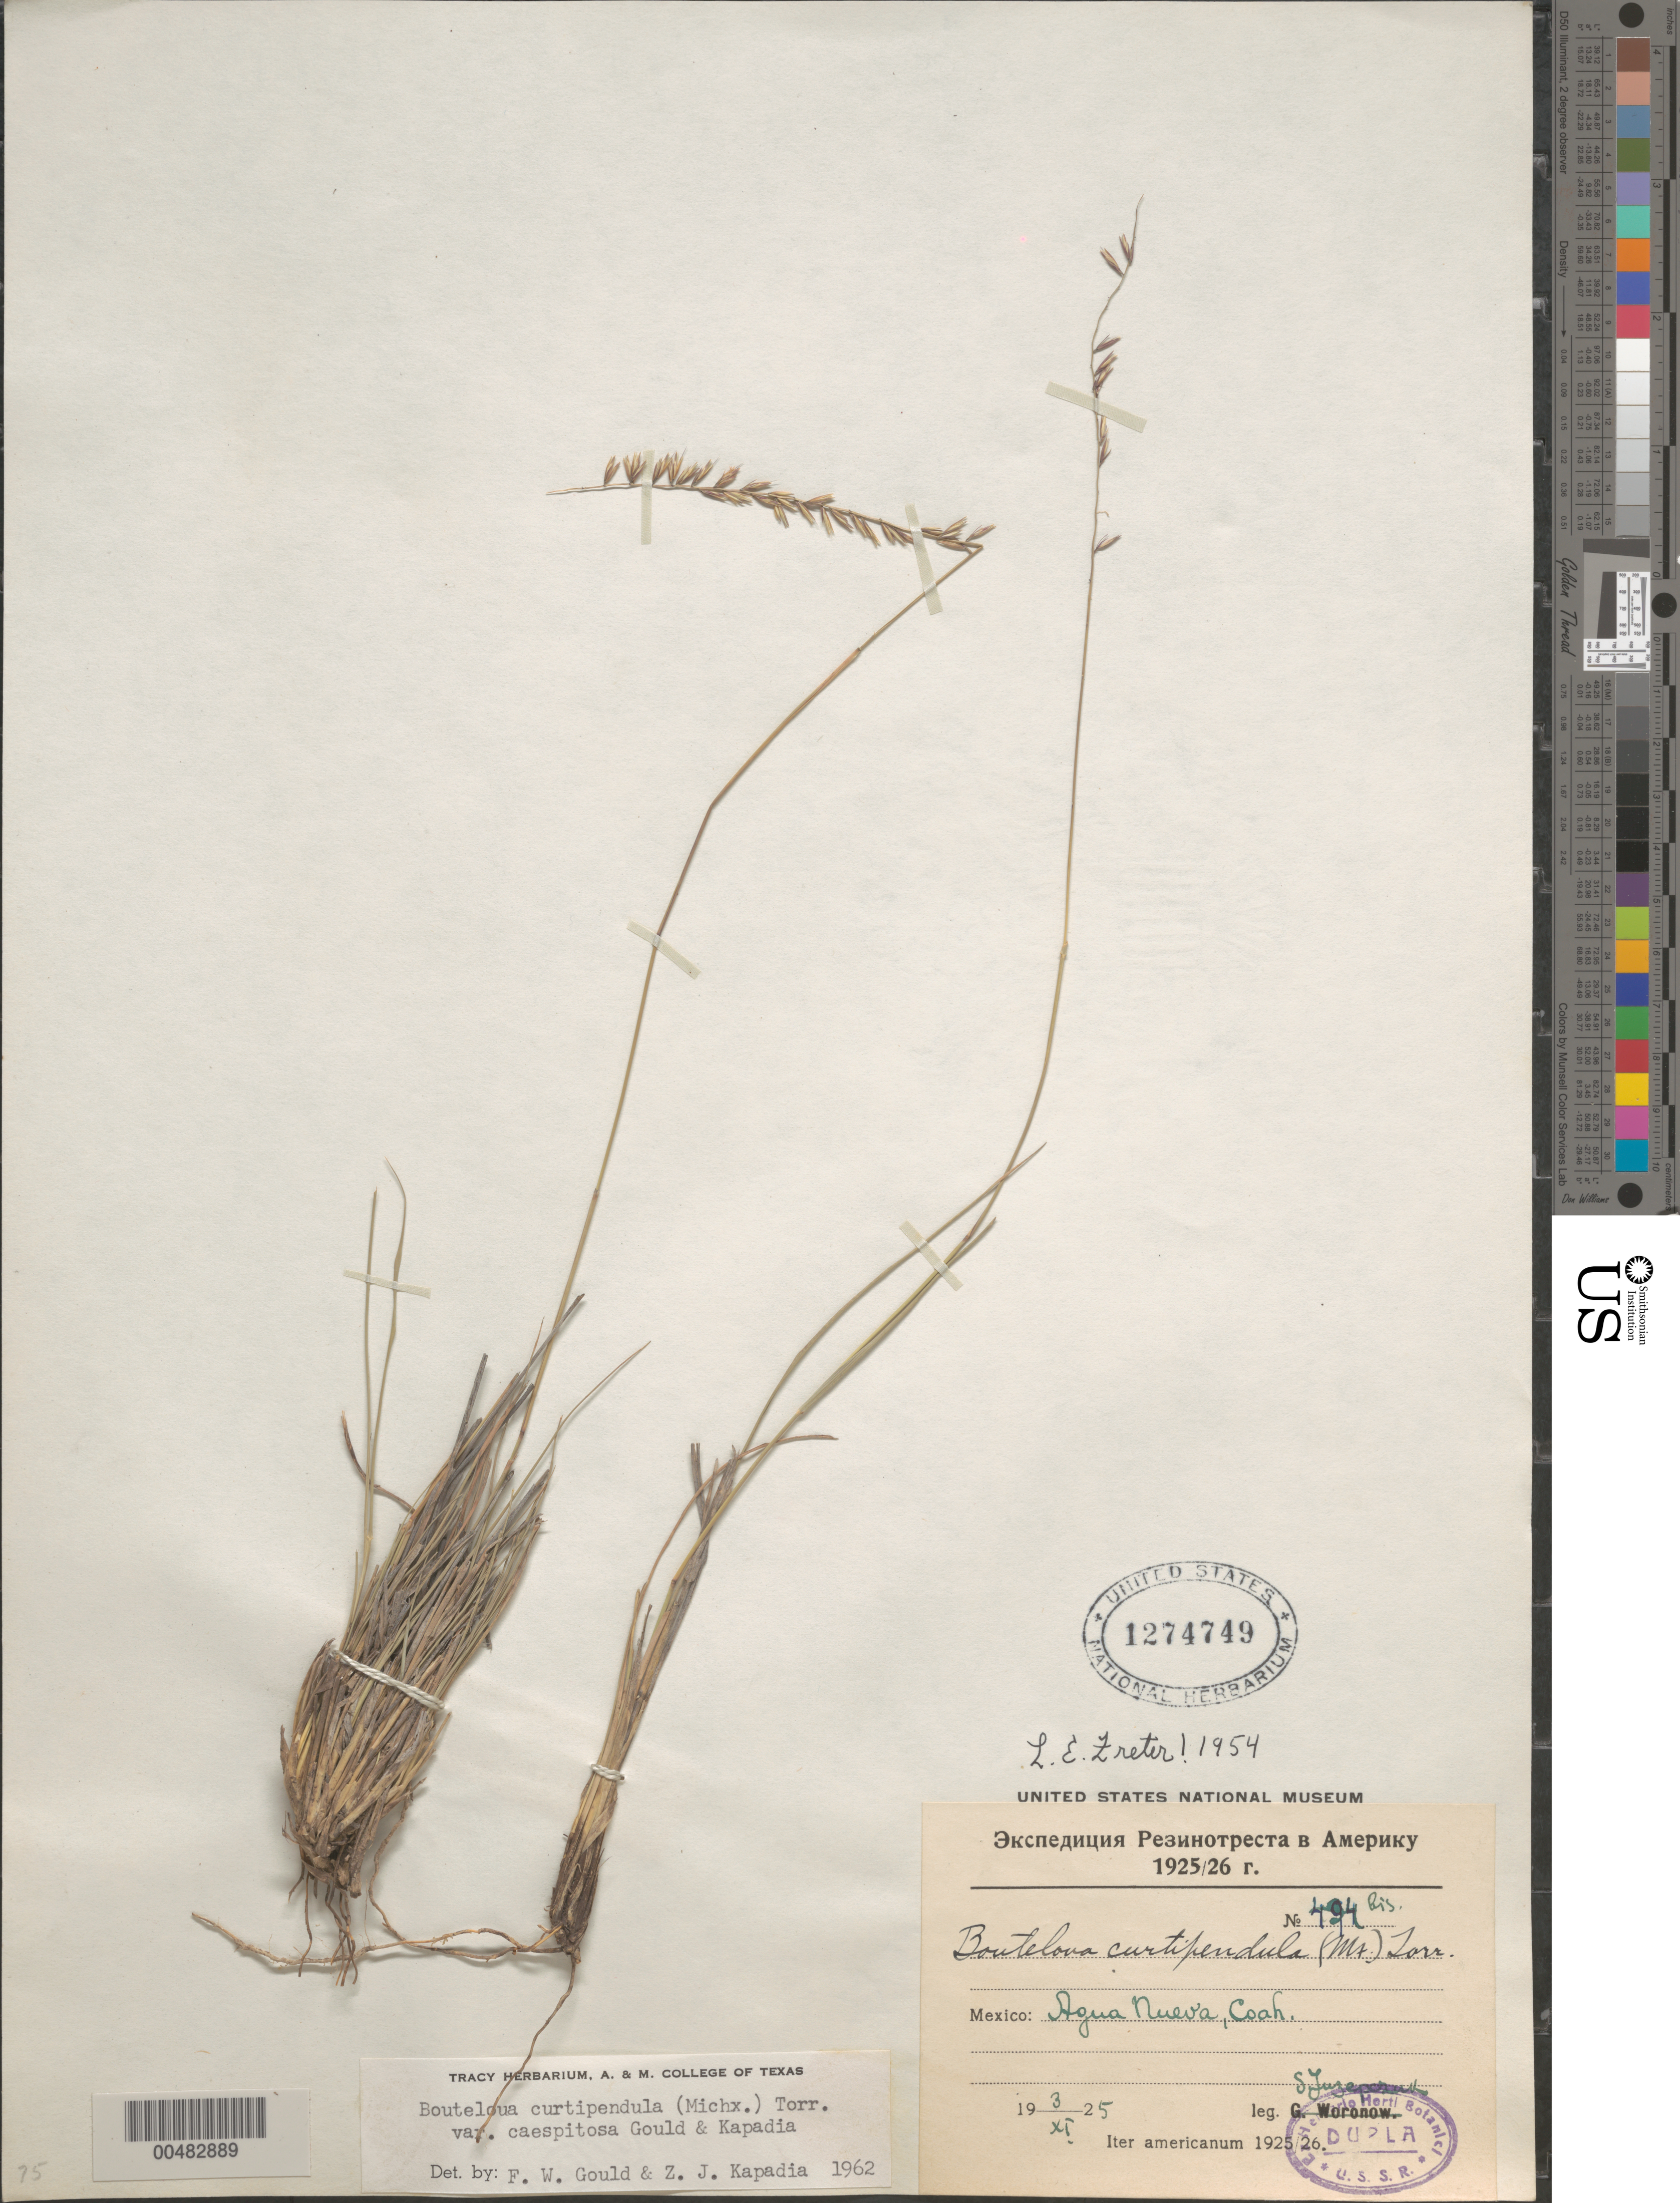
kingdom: Plantae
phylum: Tracheophyta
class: Liliopsida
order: Poales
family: Poaceae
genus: Bouteloua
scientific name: Bouteloua curtipendula var. caespitosa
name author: Gould & Kapadia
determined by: Gould, F. W.; Kapadia, Zarir J.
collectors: S. Juzepczak & G. Woronow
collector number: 434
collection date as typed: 3 Nov 1925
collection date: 1925-11-03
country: Mexico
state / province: Coahuila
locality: Agua Nueva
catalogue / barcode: US 1274749